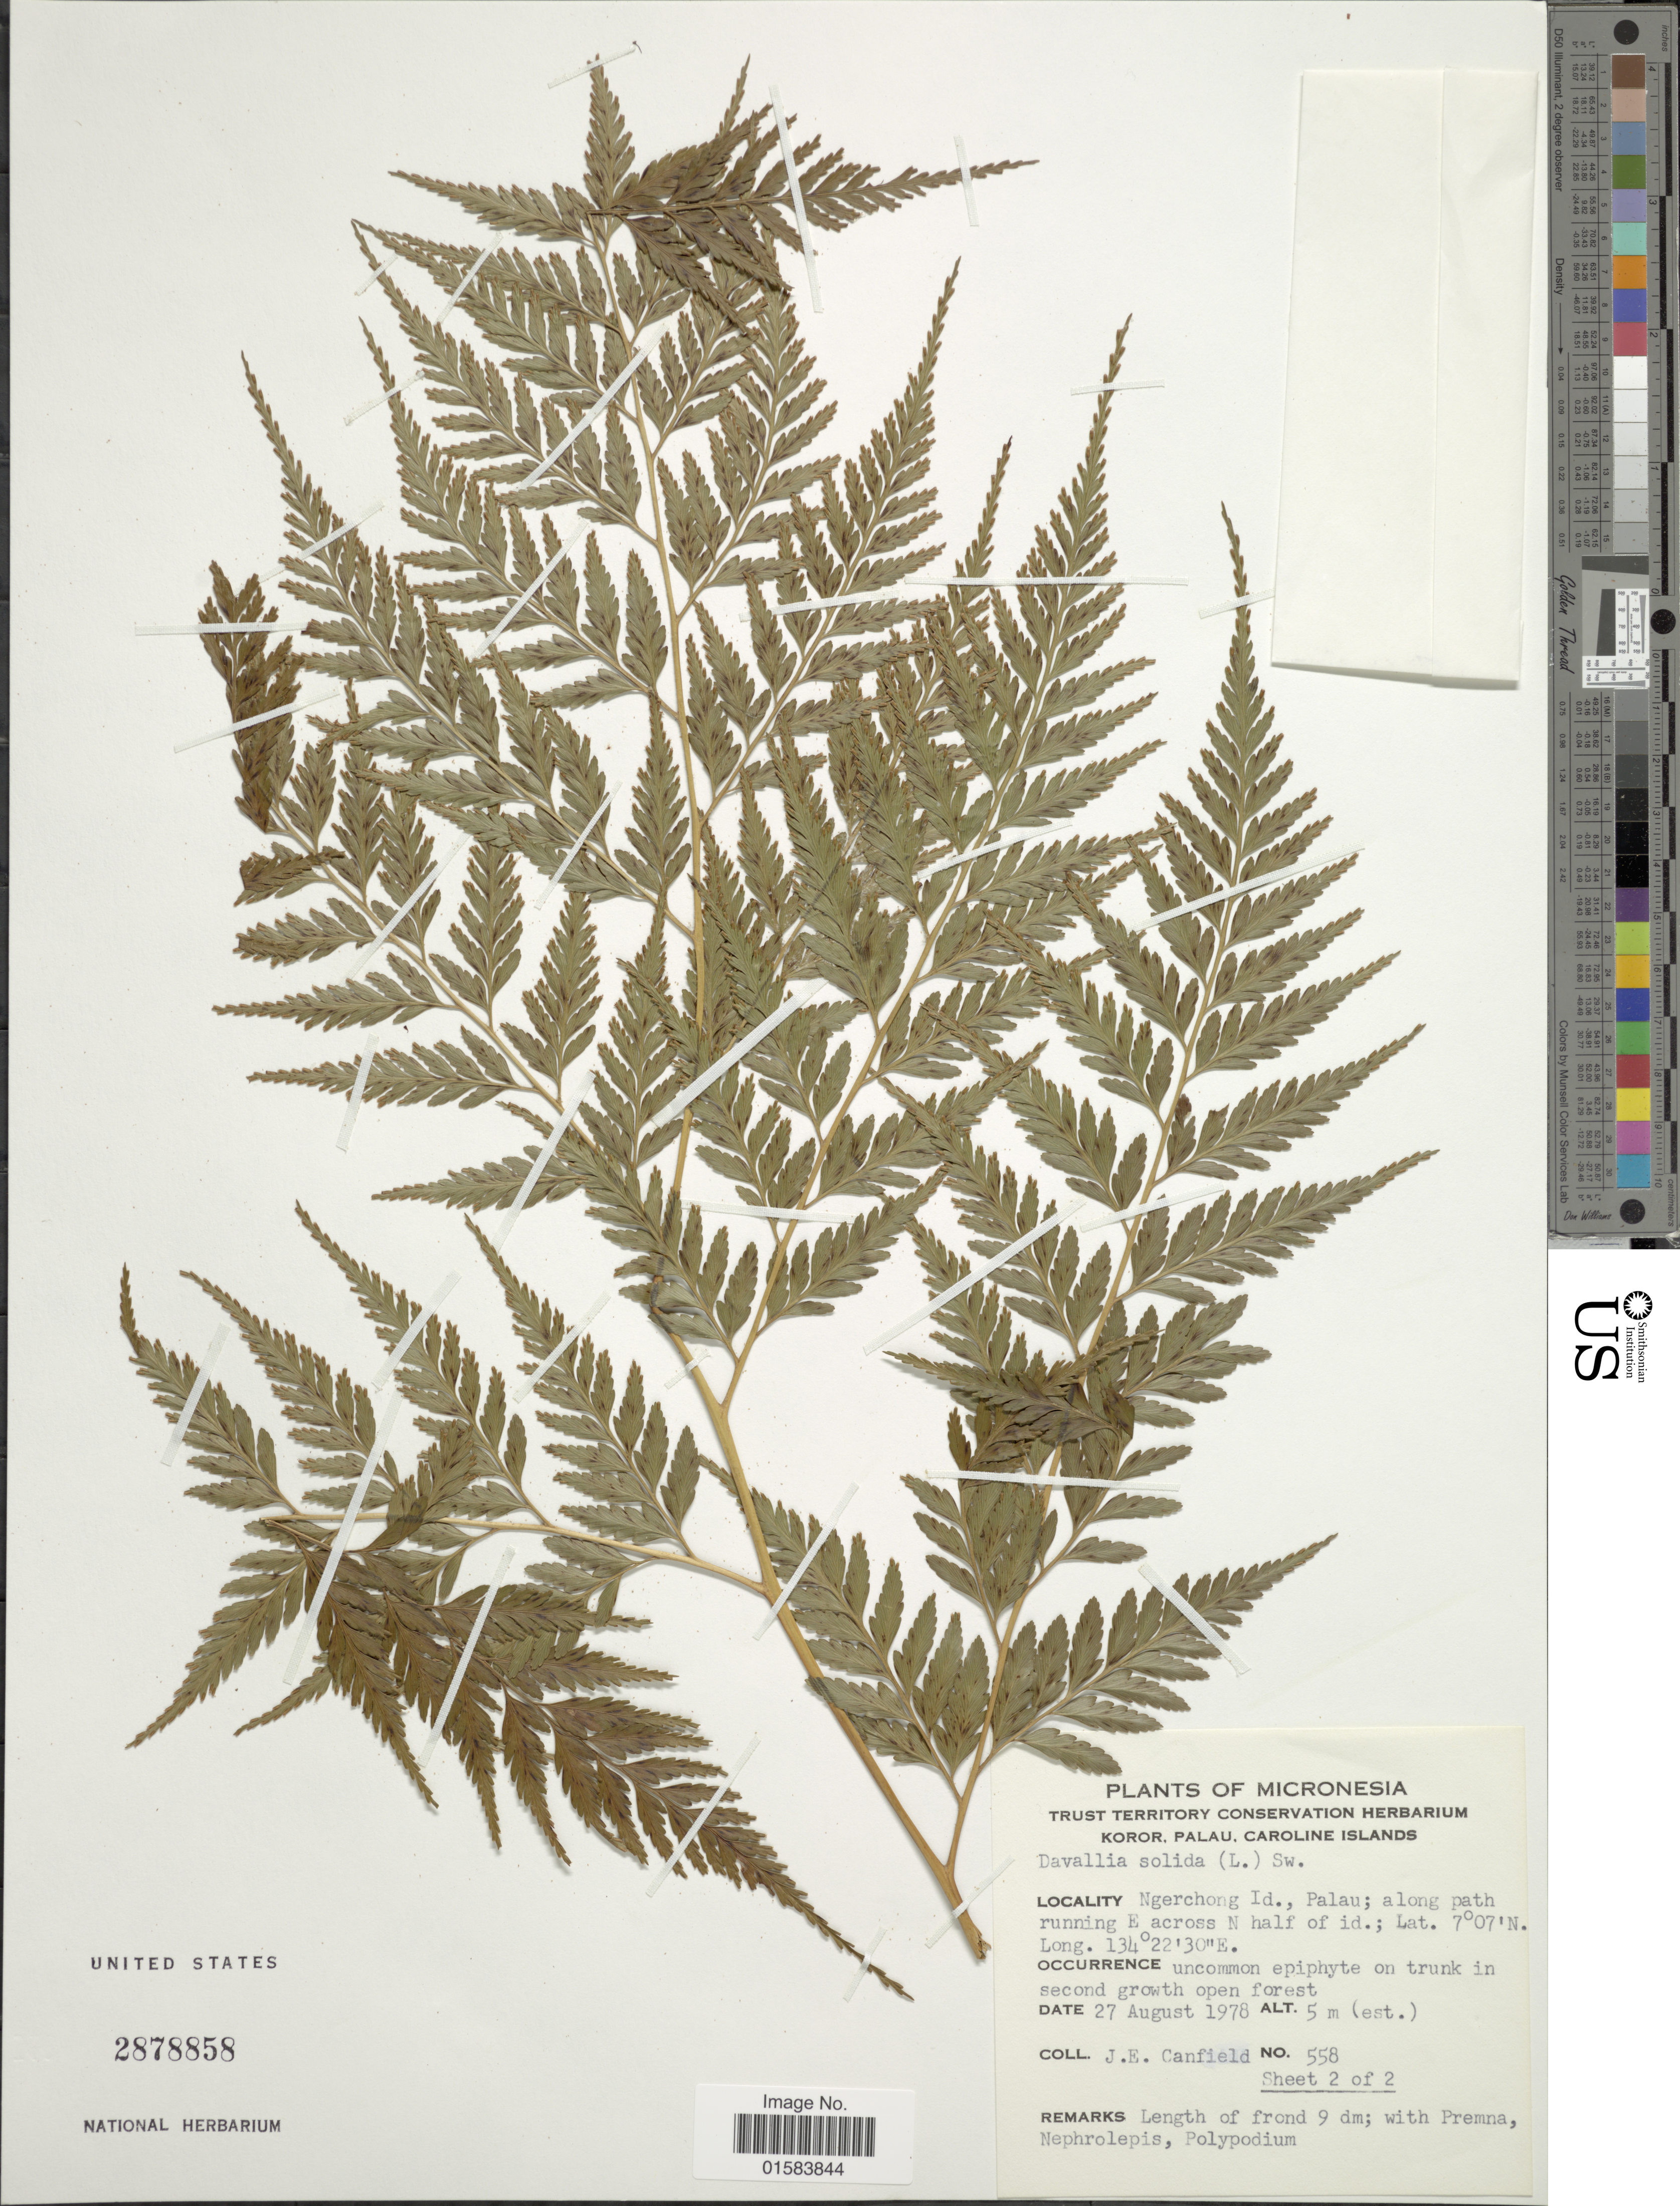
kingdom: Plantae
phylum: Tracheophyta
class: Polypodiopsida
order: Polypodiales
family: Davalliaceae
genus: Davallia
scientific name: Davallia solida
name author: (G. Forst.) Sw.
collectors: J. E. Canfield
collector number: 558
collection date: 1978-08-27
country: Micronesia, Federated States of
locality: Micronesia, Ngerchong Id., Palau; along path running E across N half of id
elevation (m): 5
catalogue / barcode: US 2878858